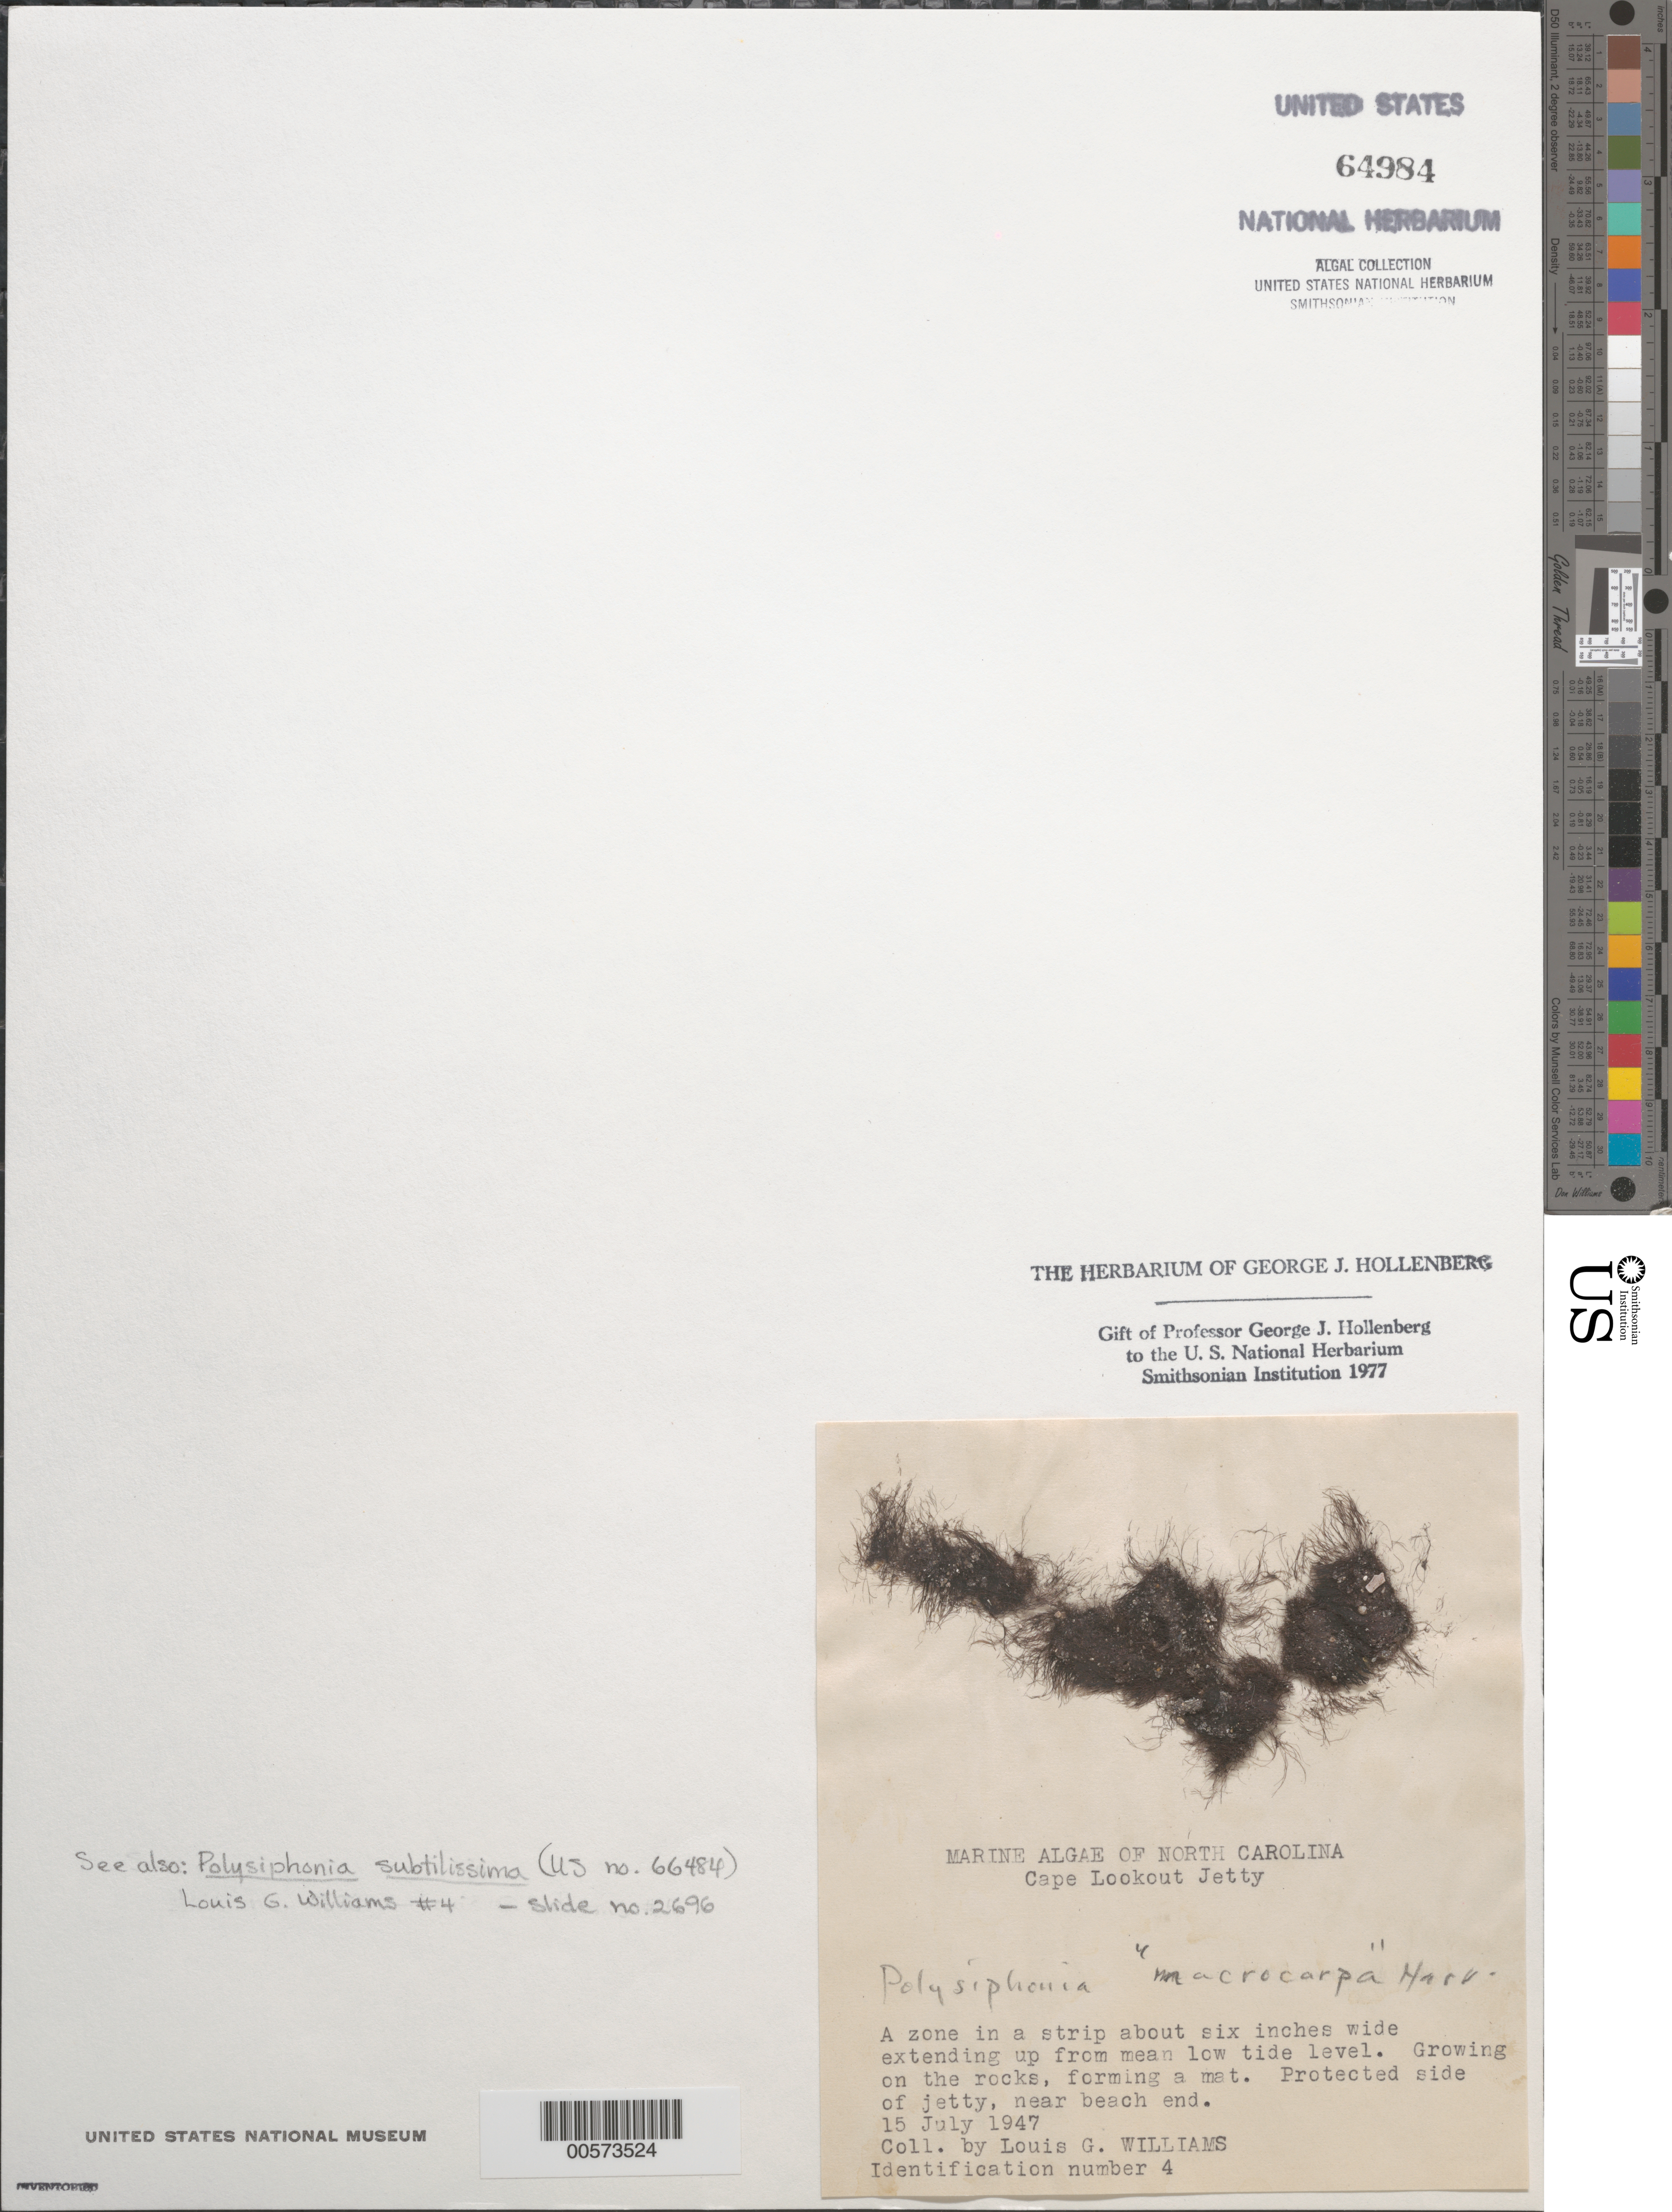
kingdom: Plantae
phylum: Rhodophyta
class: Florideophyceae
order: Ceramiales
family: Rhodomelaceae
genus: Polysiphonia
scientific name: Polysiphonia macrocarpa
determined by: Hollenberg, George J.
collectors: L. G. Williams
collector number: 4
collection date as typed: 15 Jul 1947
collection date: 1947-07-15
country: United States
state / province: North Carolina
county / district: Carteret County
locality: Cape Lookout jetty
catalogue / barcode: US 64984